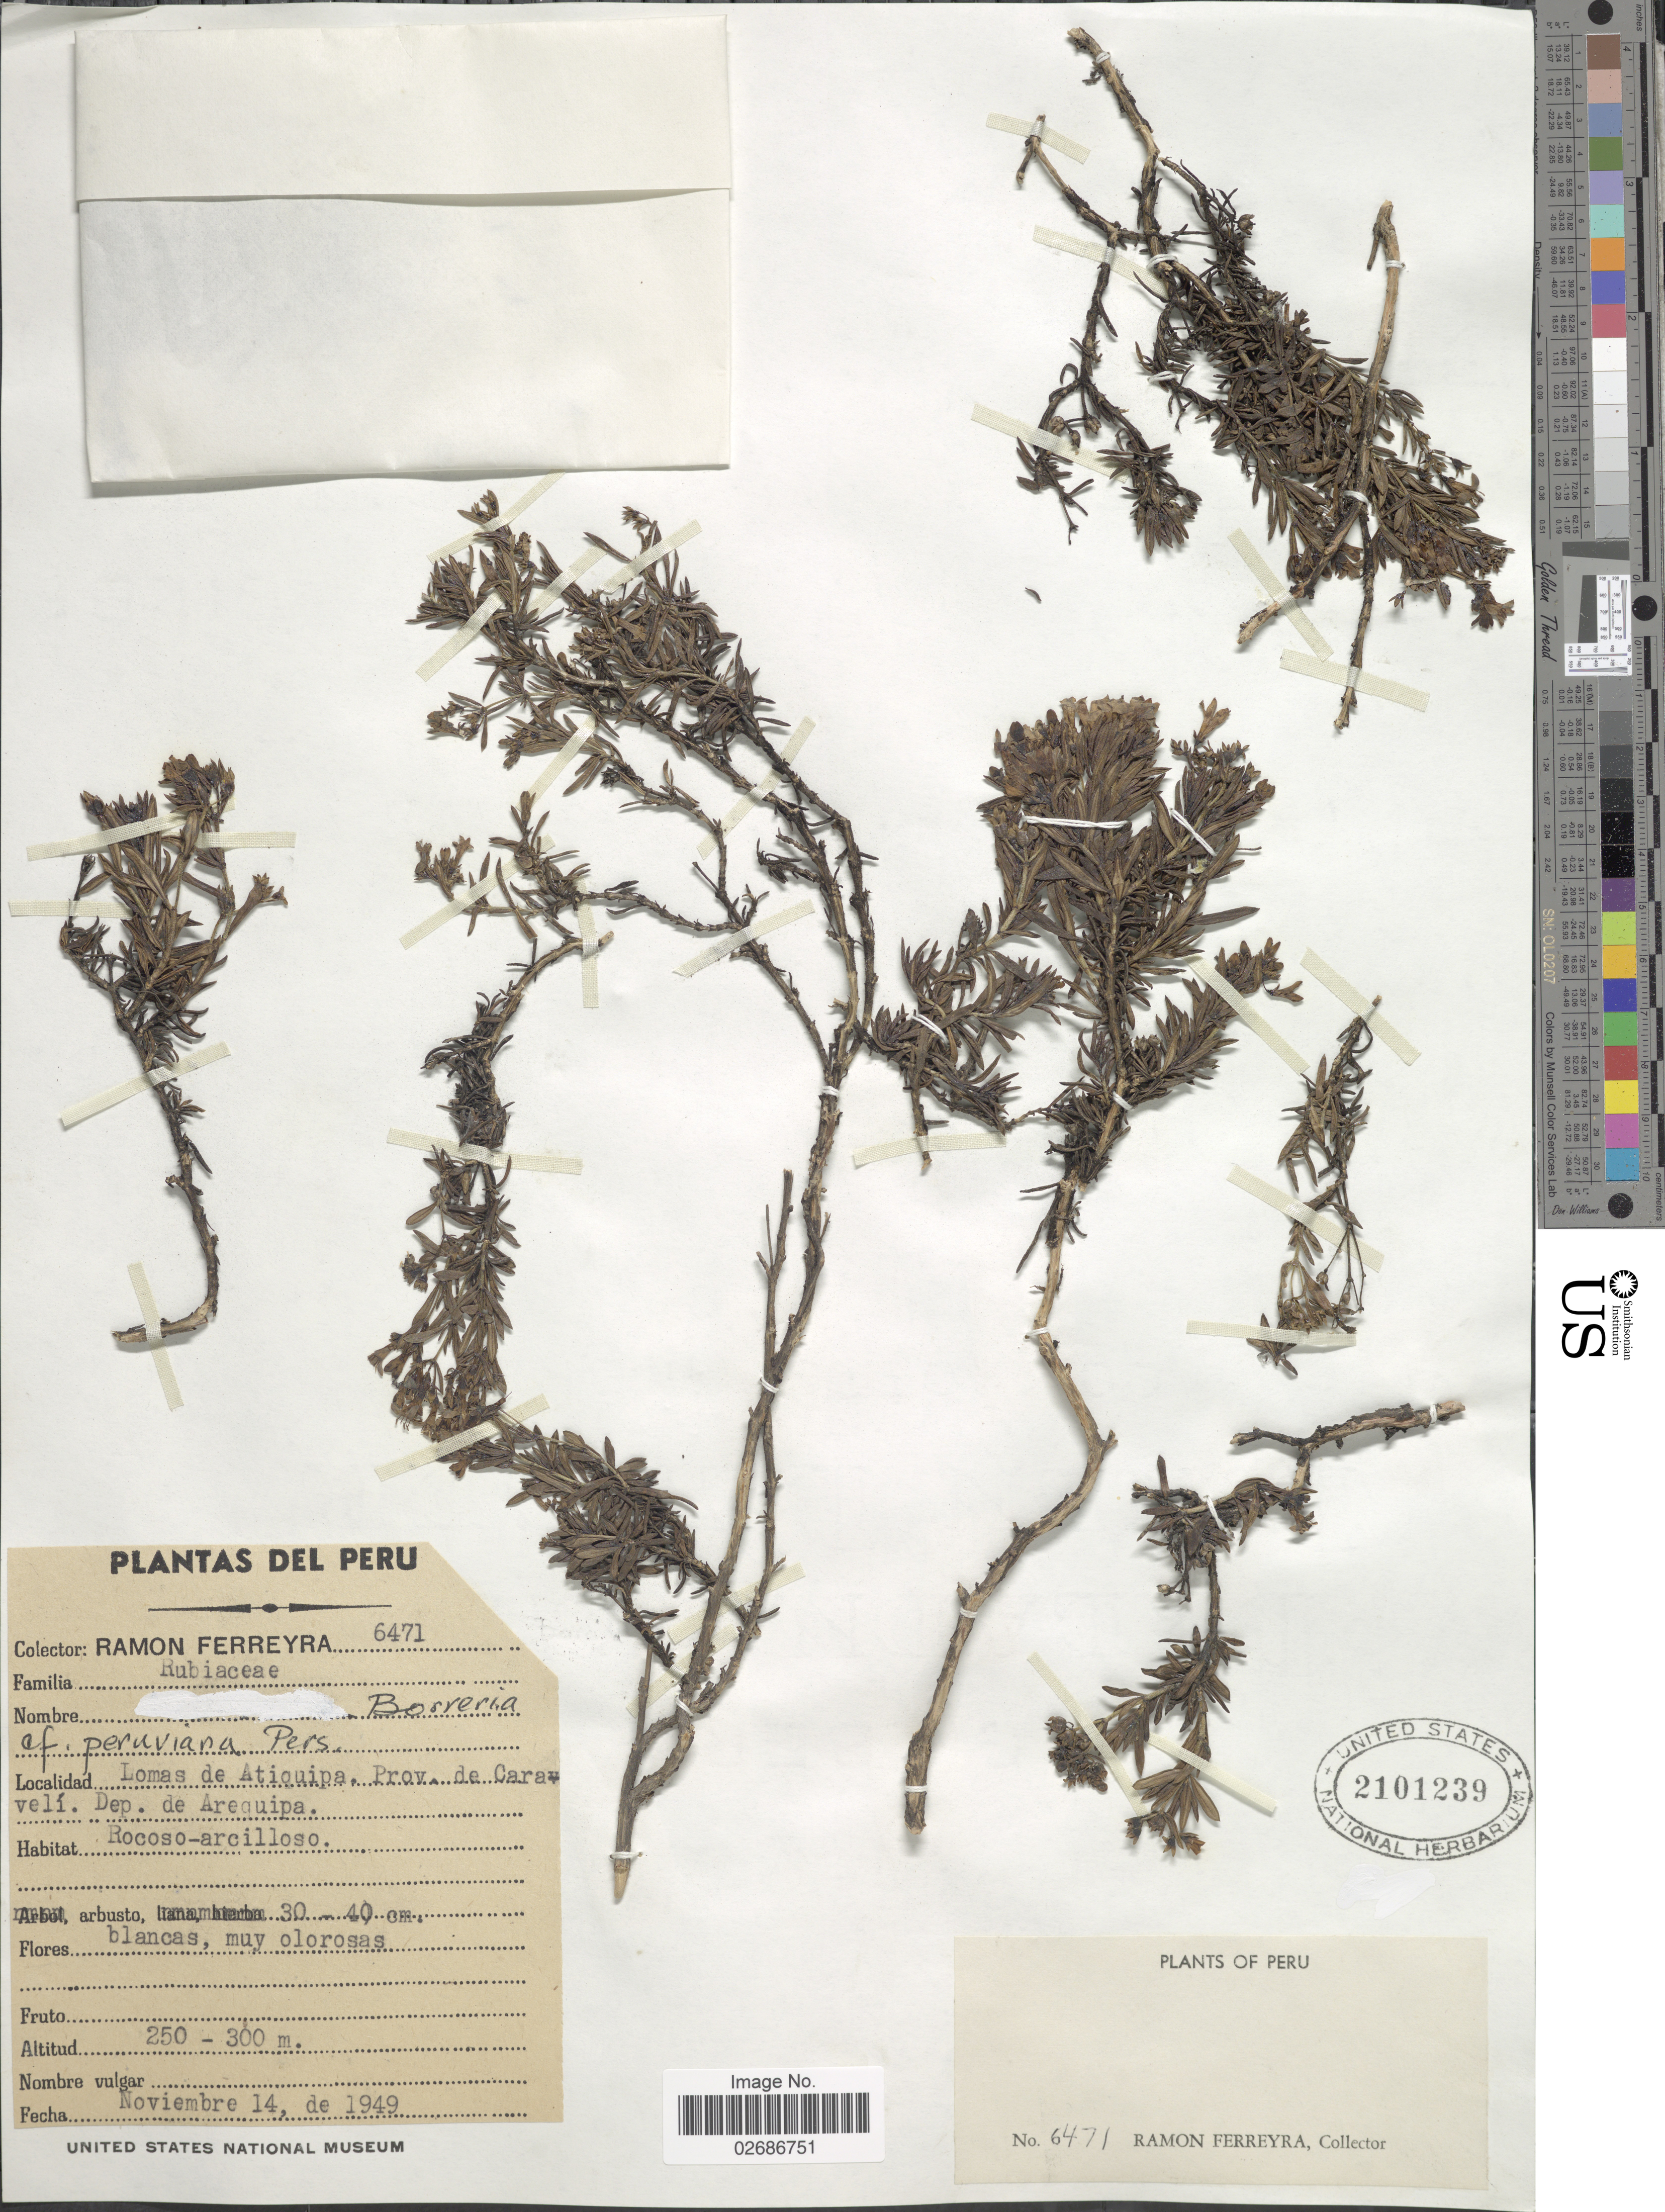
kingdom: Plantae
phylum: Tracheophyta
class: Magnoliopsida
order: Gentianales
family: Rubiaceae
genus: Borreria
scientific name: Borreria peruviana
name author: (Pers.) L.B. Sm. & Downs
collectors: R. A. Ferreyra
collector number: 6471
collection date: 1949-11-14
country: Peru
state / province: Arequipa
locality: Lomas de Atiquipa, Prov. de Caraveli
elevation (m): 250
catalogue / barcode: US 2101239